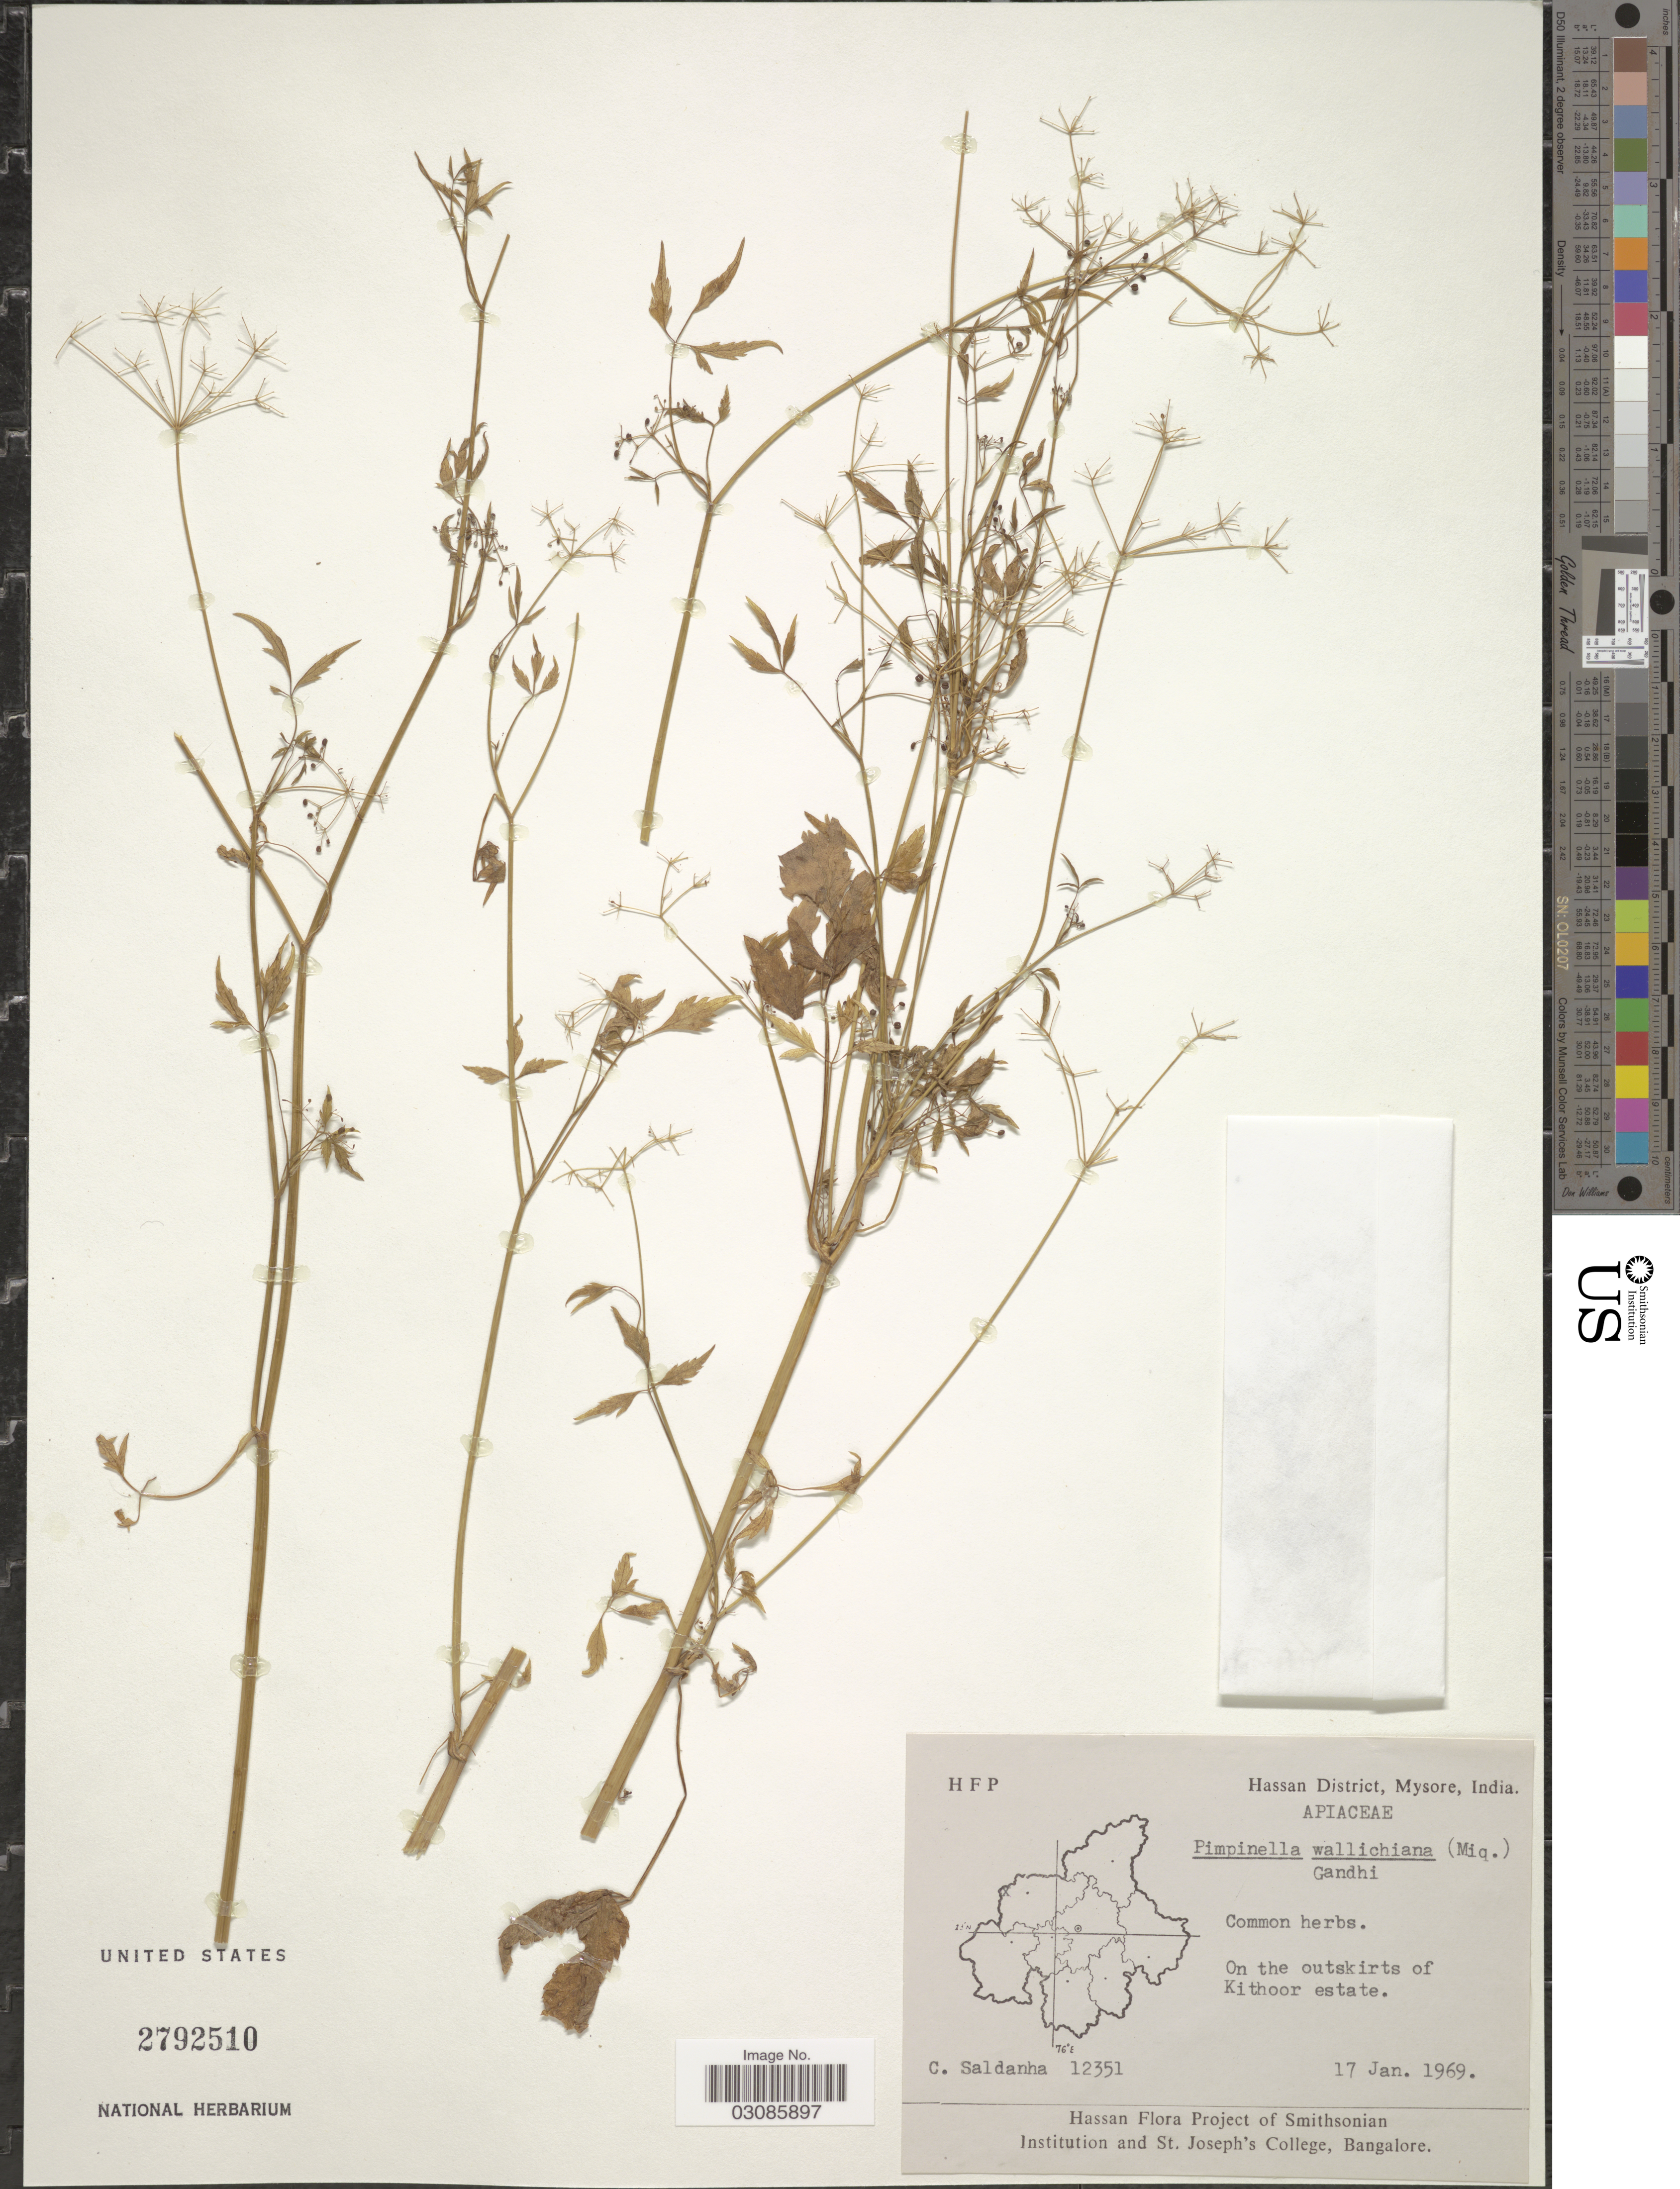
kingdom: Plantae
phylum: Tracheophyta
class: Magnoliopsida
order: Apiales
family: Apiaceae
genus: Pimpinella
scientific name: Pimpinella wallichiana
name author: (Miq.) Gandhi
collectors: C. Saldanha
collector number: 12351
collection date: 1969-01-17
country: India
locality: Hassan District, Mysore, On the outskirts of Kithoor estate.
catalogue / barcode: US 2792510